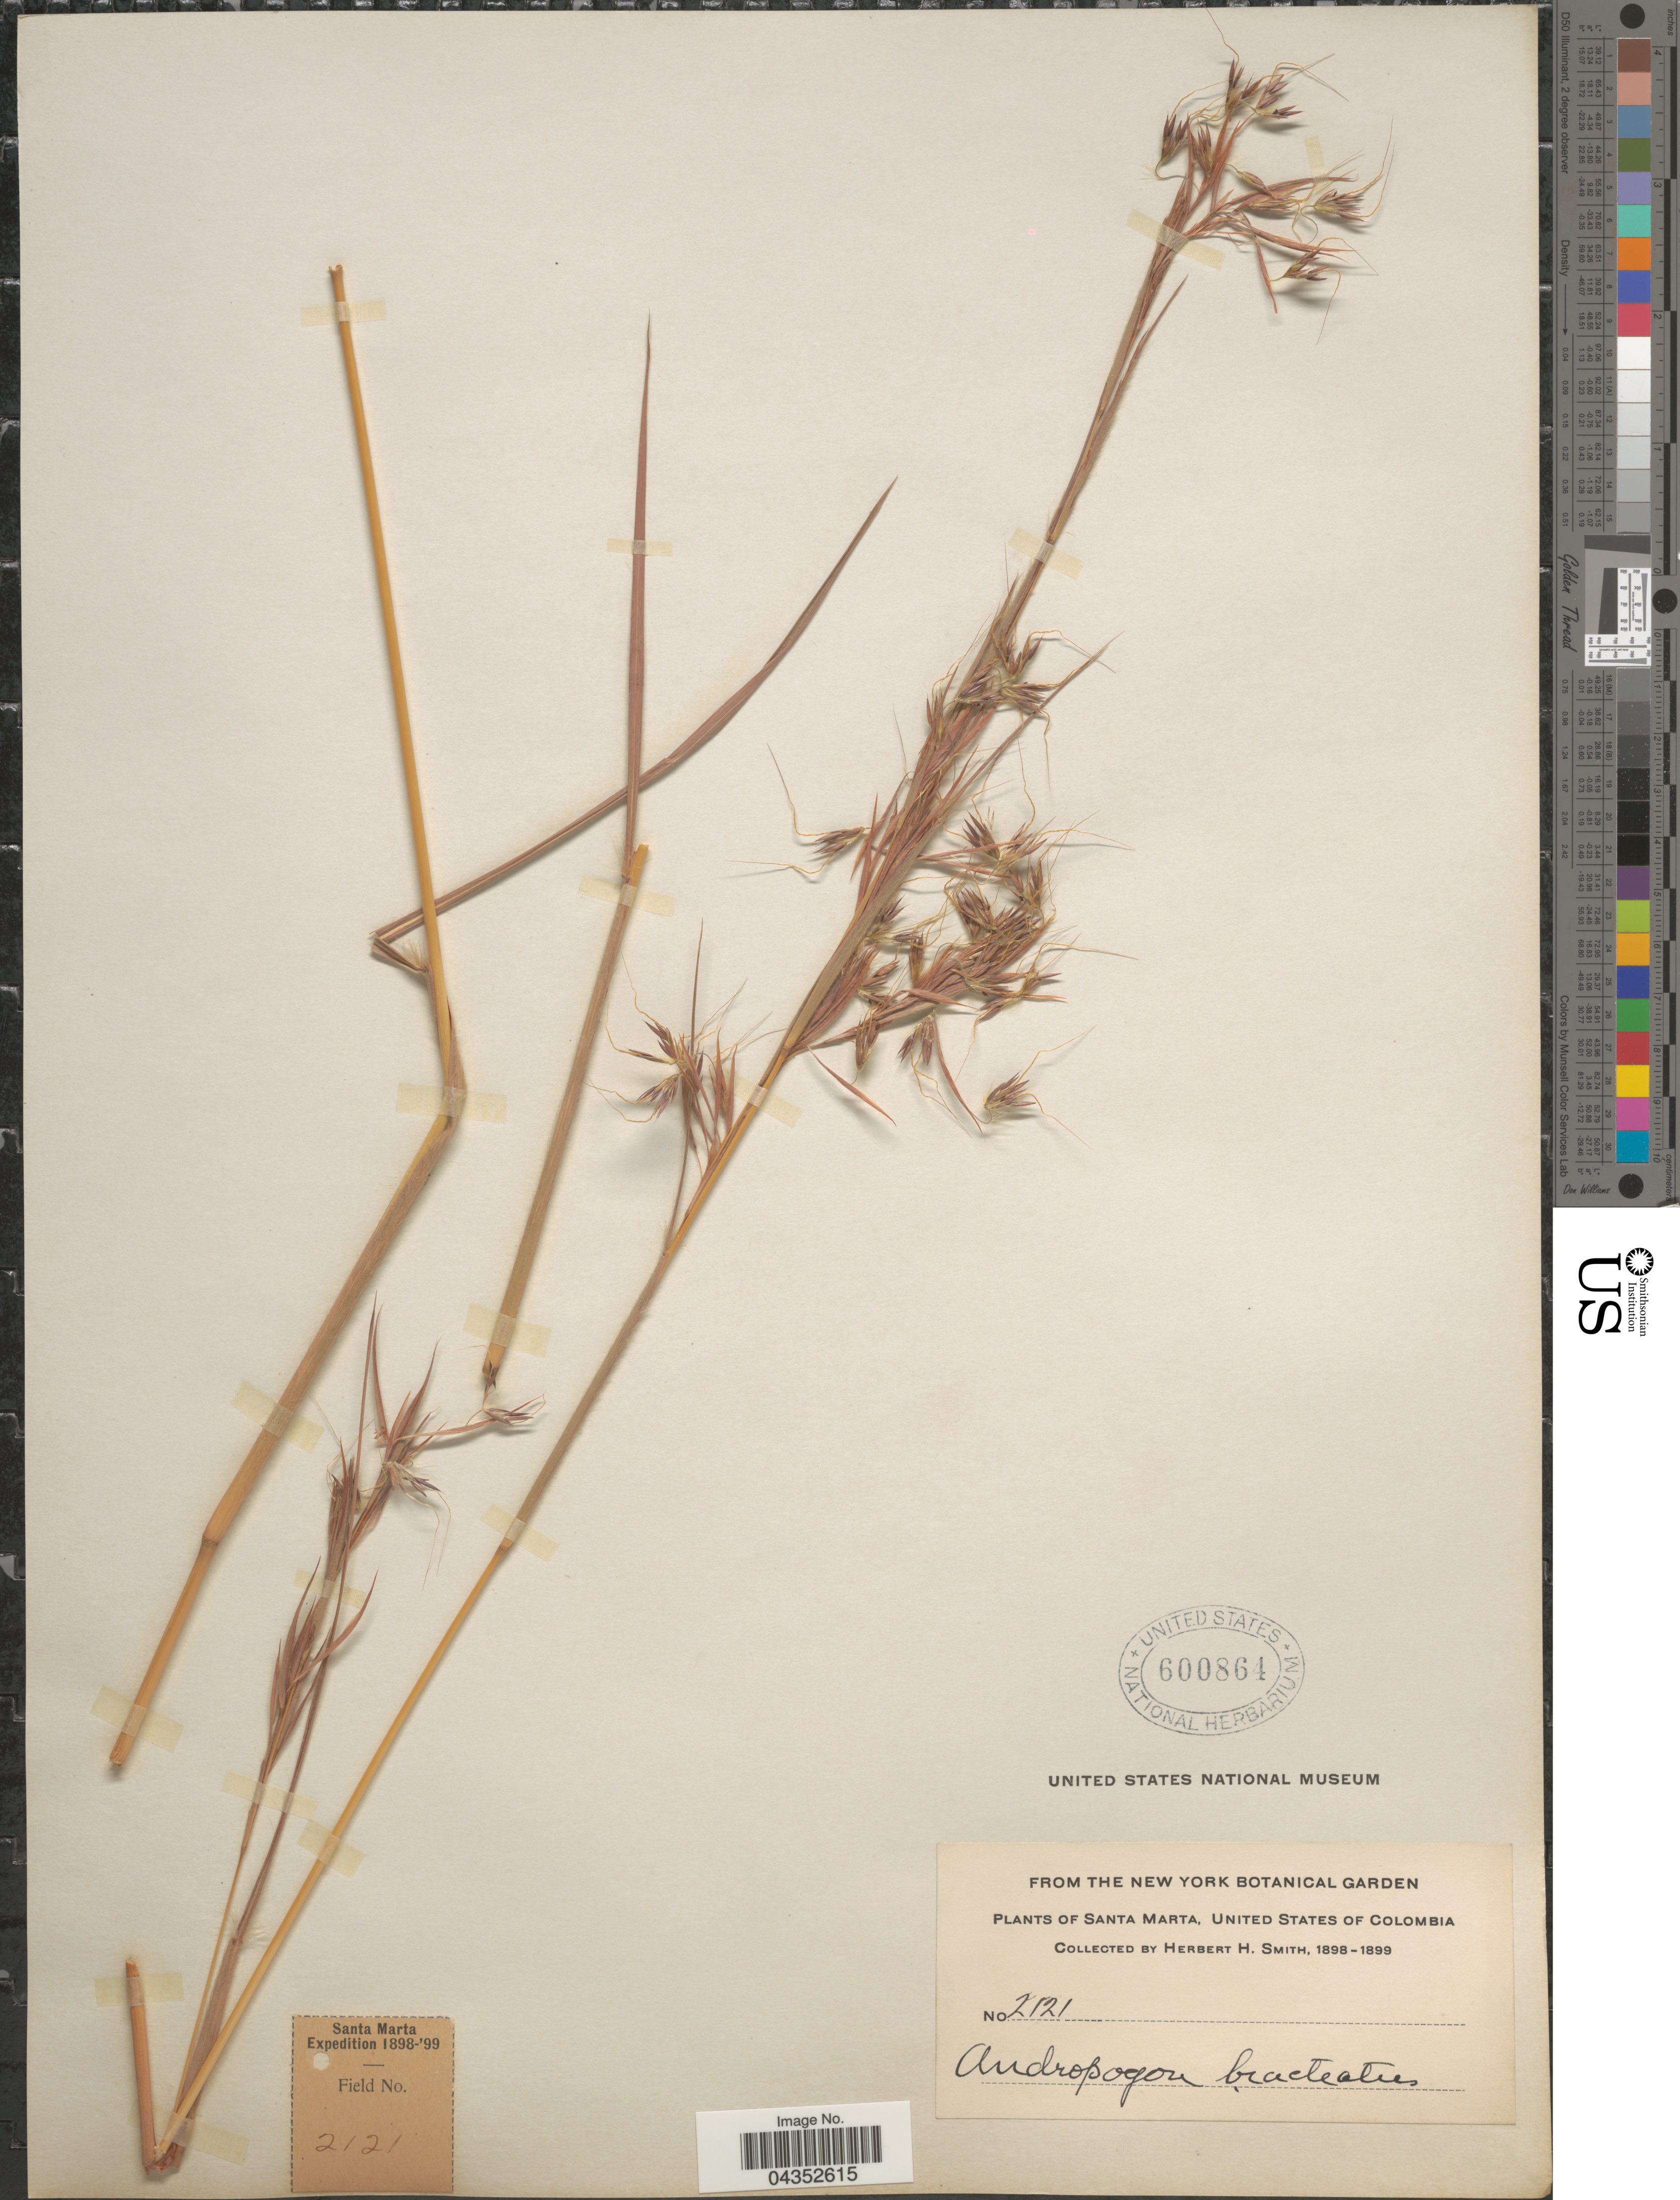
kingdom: Plantae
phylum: Tracheophyta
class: Liliopsida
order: Poales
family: Poaceae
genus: Hyparrhenia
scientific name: Hyparrhenia bracteata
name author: (Humb. & Bonpl.) Stapf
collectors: Herbert H. Smith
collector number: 2121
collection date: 1898/1899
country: Colombia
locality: Santa Marta, United States of Colombia. Santa Marta Expedition 1898-'99.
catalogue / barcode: US 600864